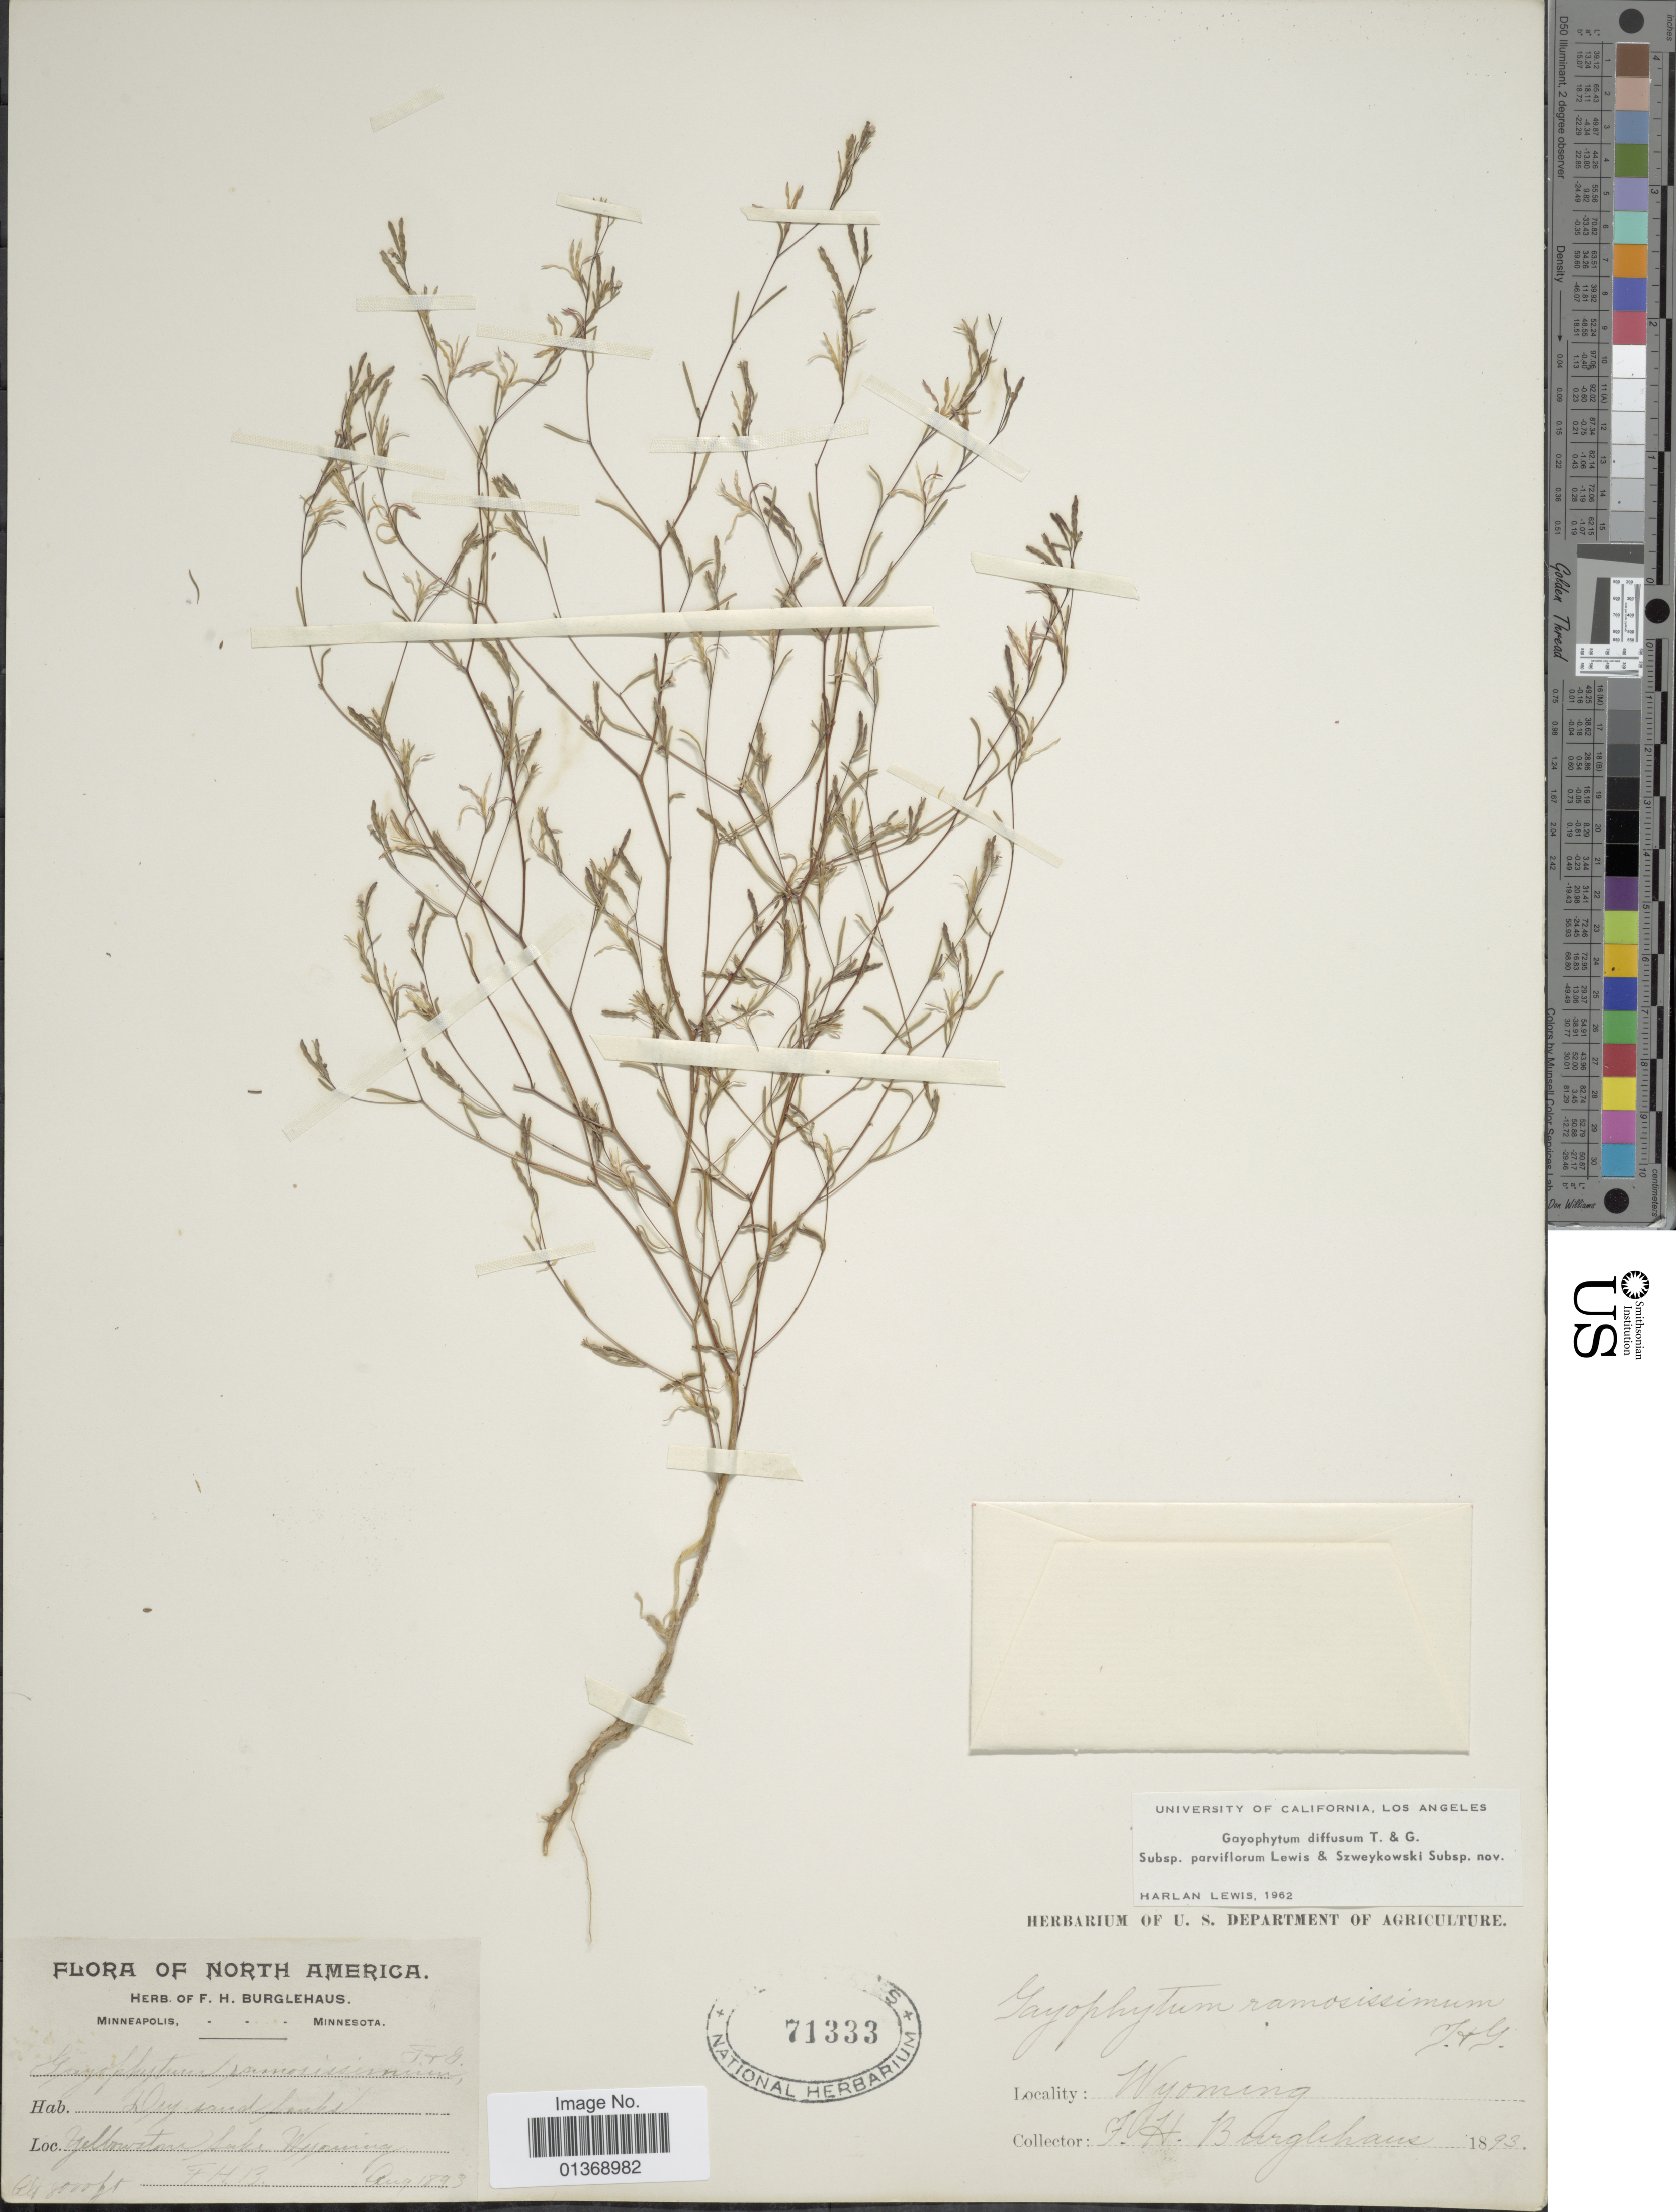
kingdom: Plantae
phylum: Tracheophyta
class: Magnoliopsida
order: Myrtales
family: Onagraceae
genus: Gayophytum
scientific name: Gayophytum diffusum subsp. parviflorum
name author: F. H. Lewis & Szweyk.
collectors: F. Burglehaus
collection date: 1893-08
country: United States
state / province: Wyoming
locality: Yellowstone lake Wyoming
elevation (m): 2438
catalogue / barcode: US 71333